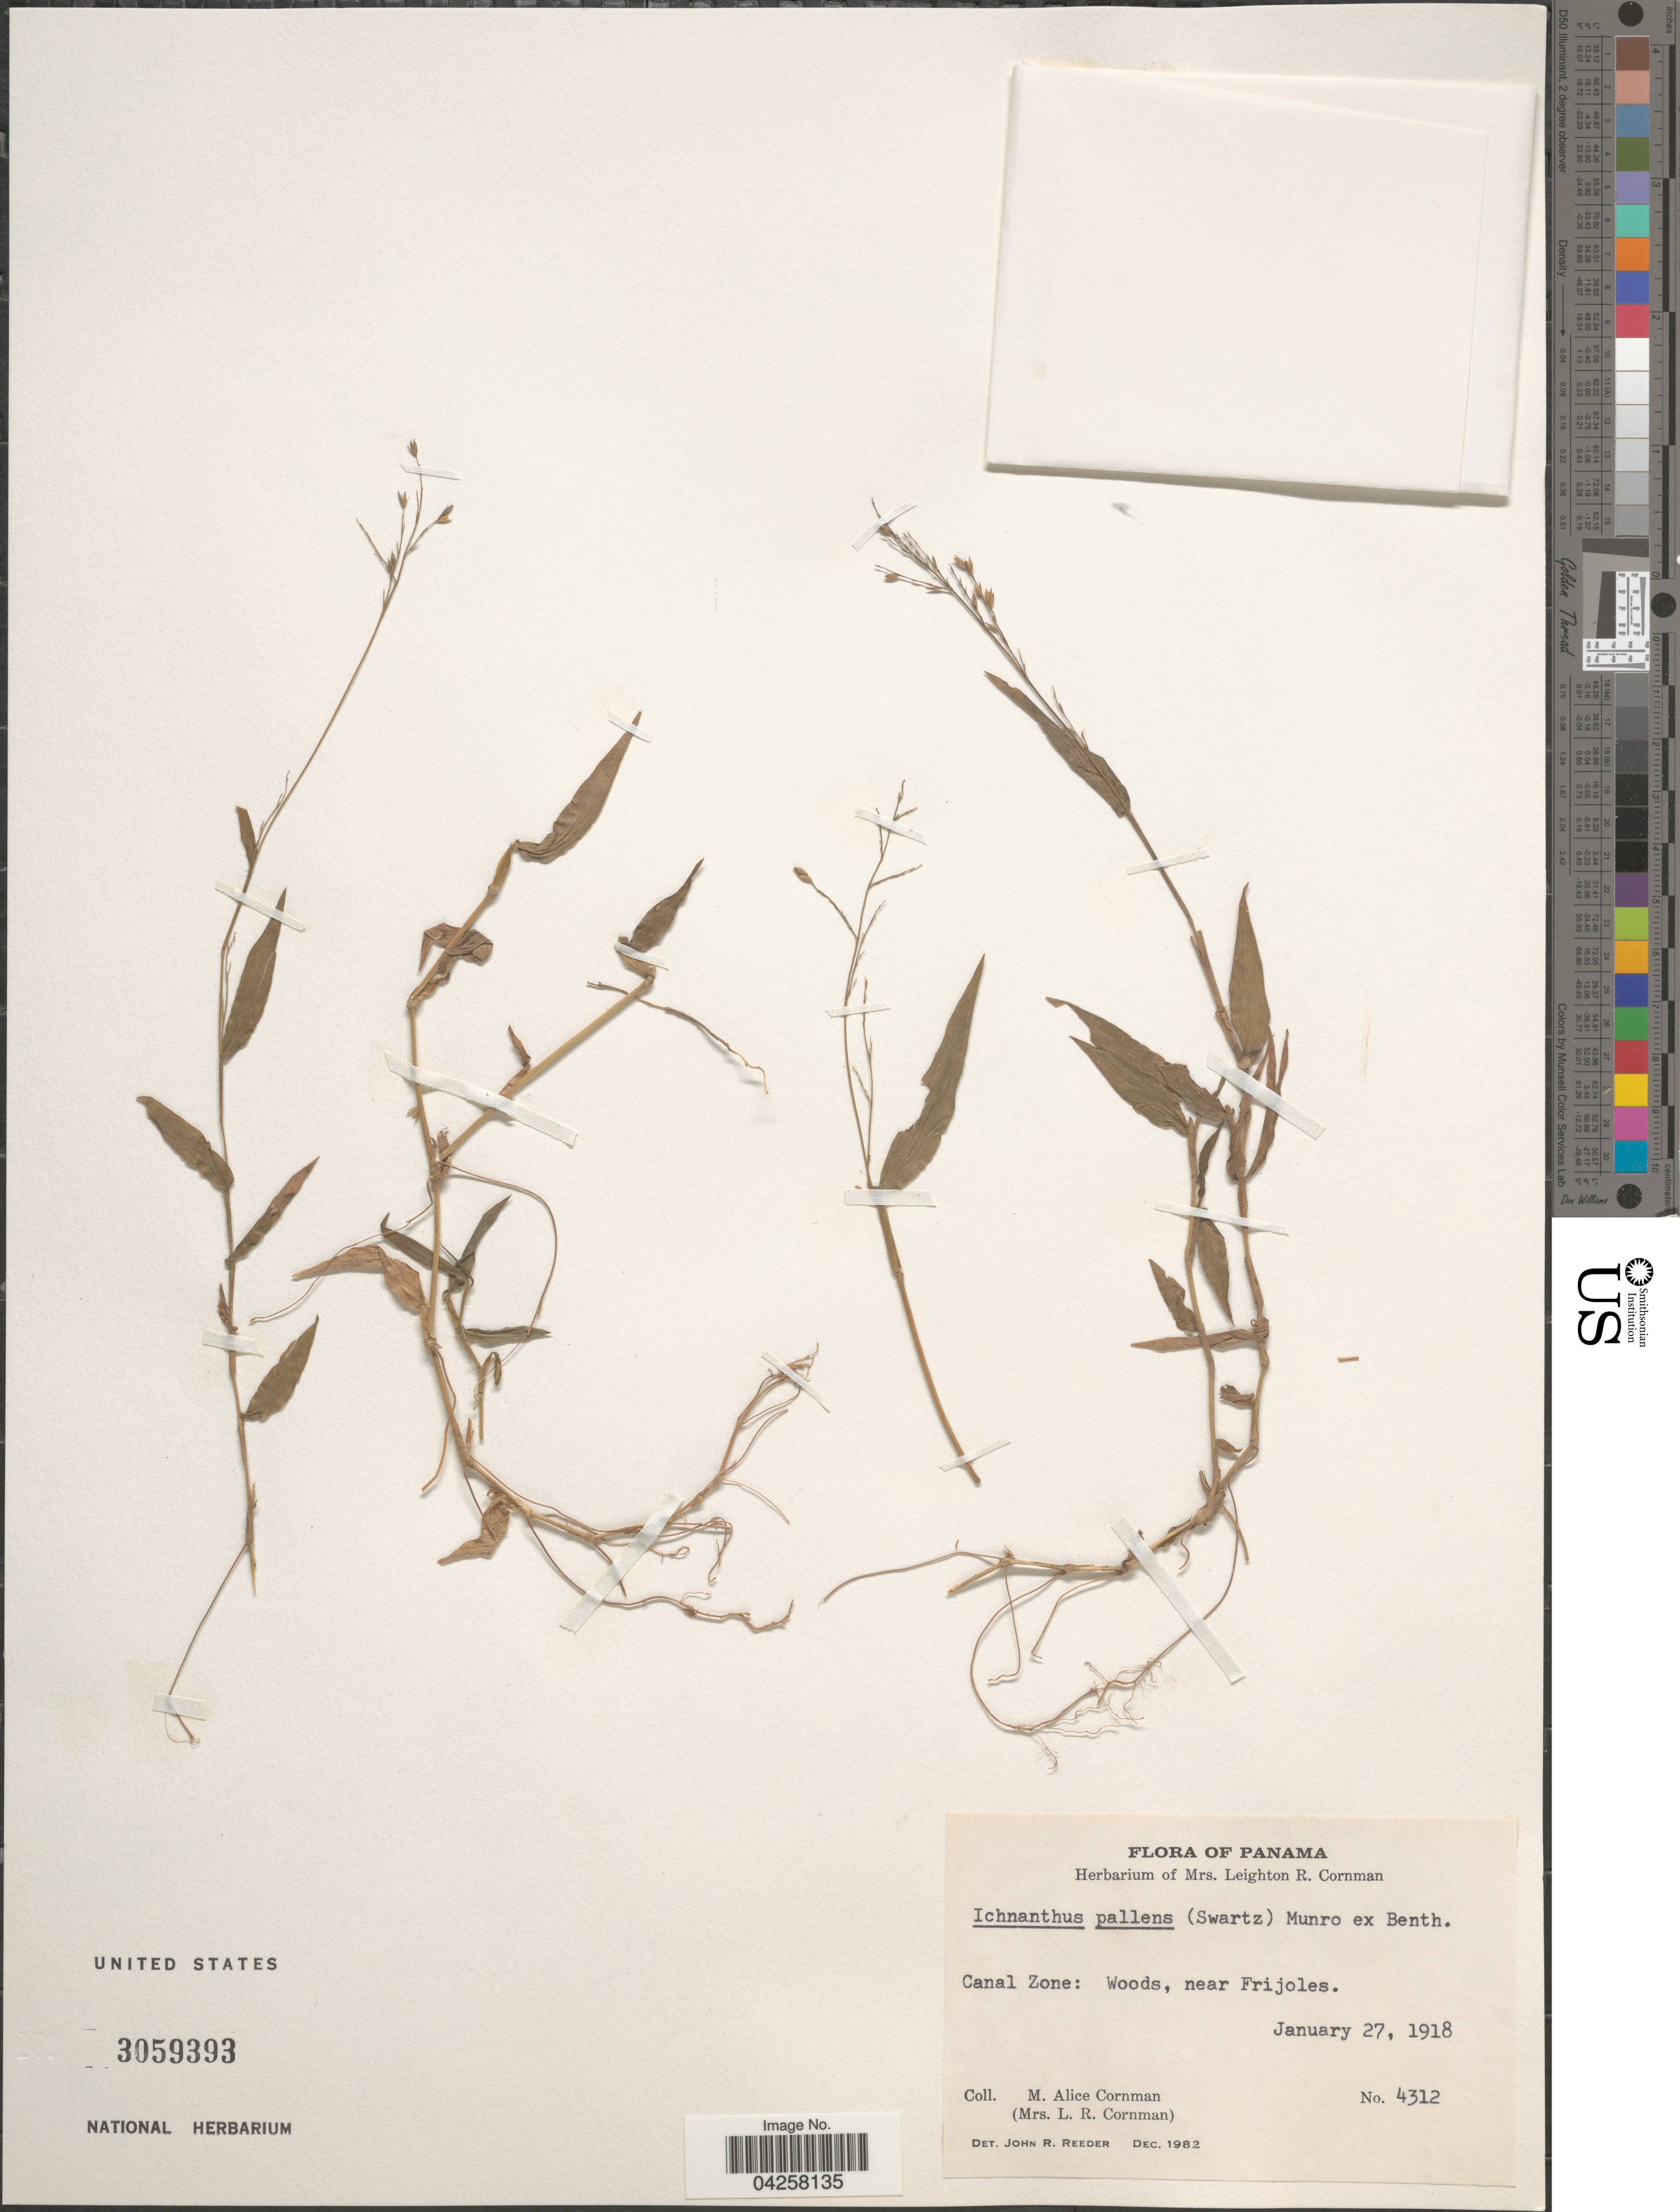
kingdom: Plantae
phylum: Tracheophyta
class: Liliopsida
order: Poales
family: Poaceae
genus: Ichnanthus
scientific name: Ichnanthus pallens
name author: (Sw.) Munro ex Benth.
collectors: M. Cornman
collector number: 4312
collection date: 1918-01-27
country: Panama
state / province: Colón / Panamá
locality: Canal Zone: Woods, near Frijoles.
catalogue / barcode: US 3059393